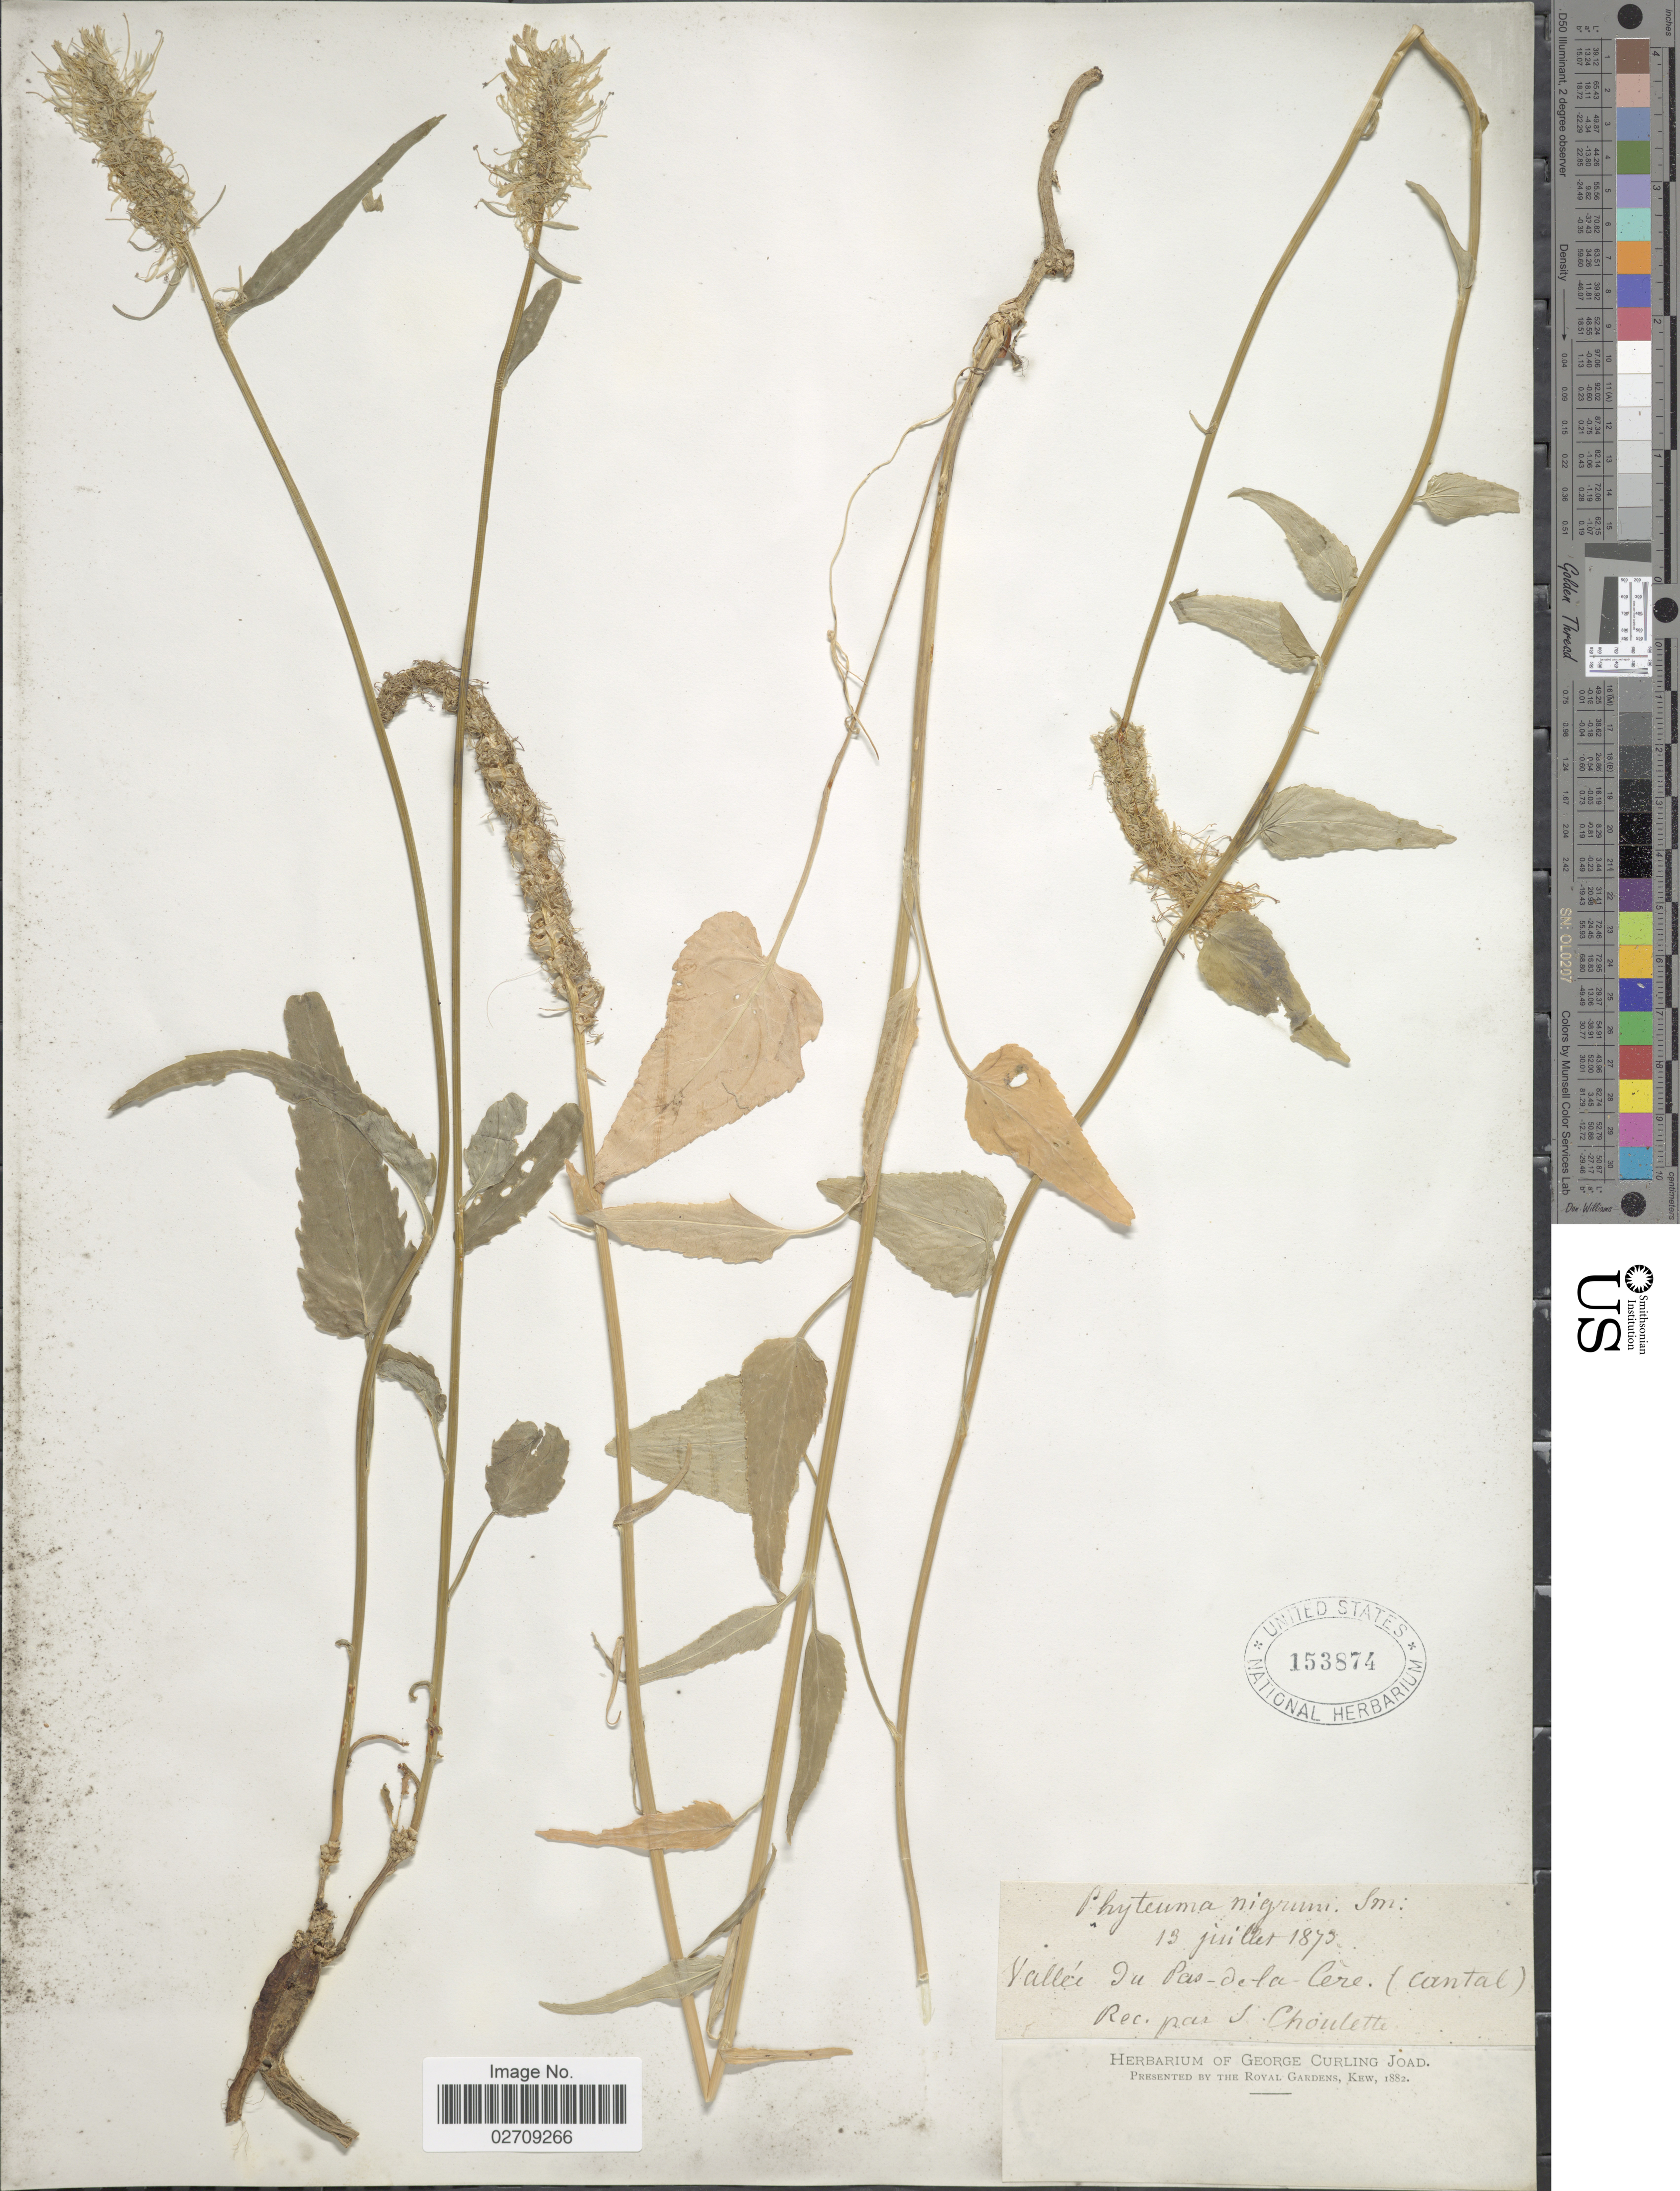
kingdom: Plantae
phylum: Tracheophyta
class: Magnoliopsida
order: Asterales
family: Campanulaceae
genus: Phyteuma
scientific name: Phyteuma nigrum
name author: F.W. Schmidt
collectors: S. Choulette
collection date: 1873-07-13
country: France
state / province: Auvergne-Rhône-Alpes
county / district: Cantal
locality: Vallee du Pas-de-la Cere (Cantal)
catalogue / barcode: US 153874